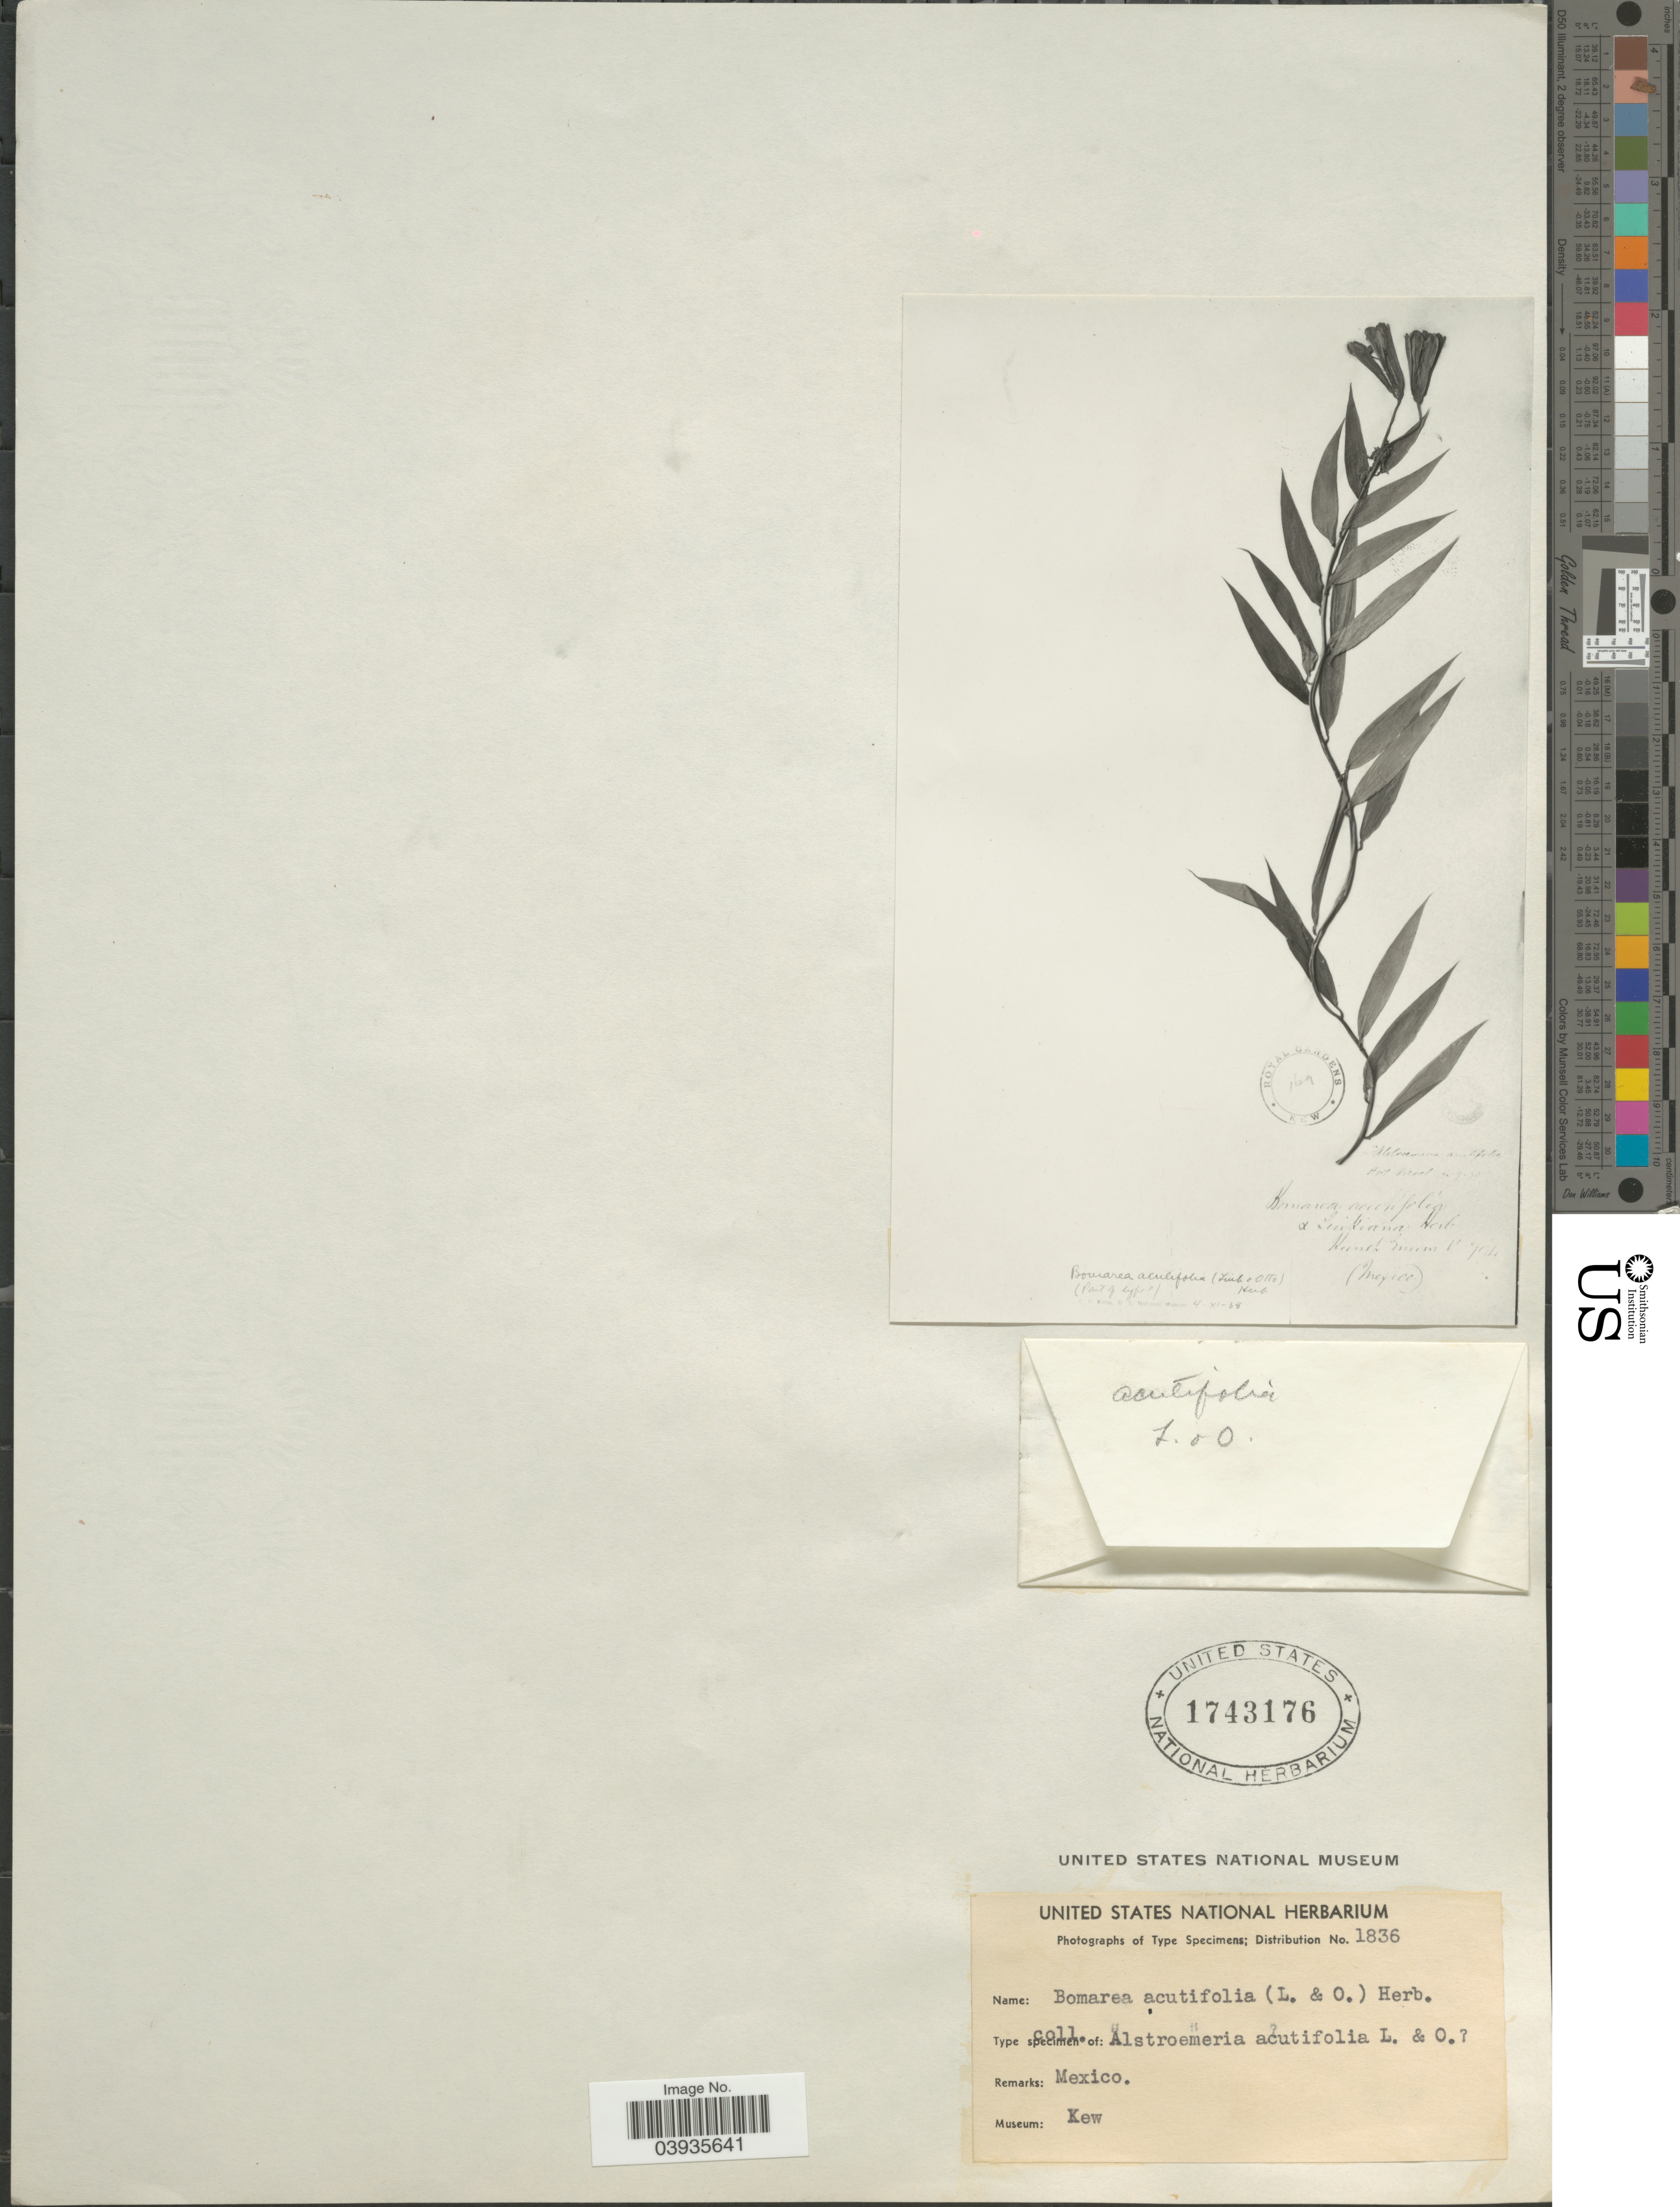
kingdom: Plantae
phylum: Tracheophyta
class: Liliopsida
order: Liliales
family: Alstroemeriaceae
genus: Bomarea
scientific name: Bomarea acutifolia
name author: (Link & Otto) Herb.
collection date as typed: Transcribed d/m/y: /5/94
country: Mexico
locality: Ranch Braun [interpreted].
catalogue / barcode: US 1743176